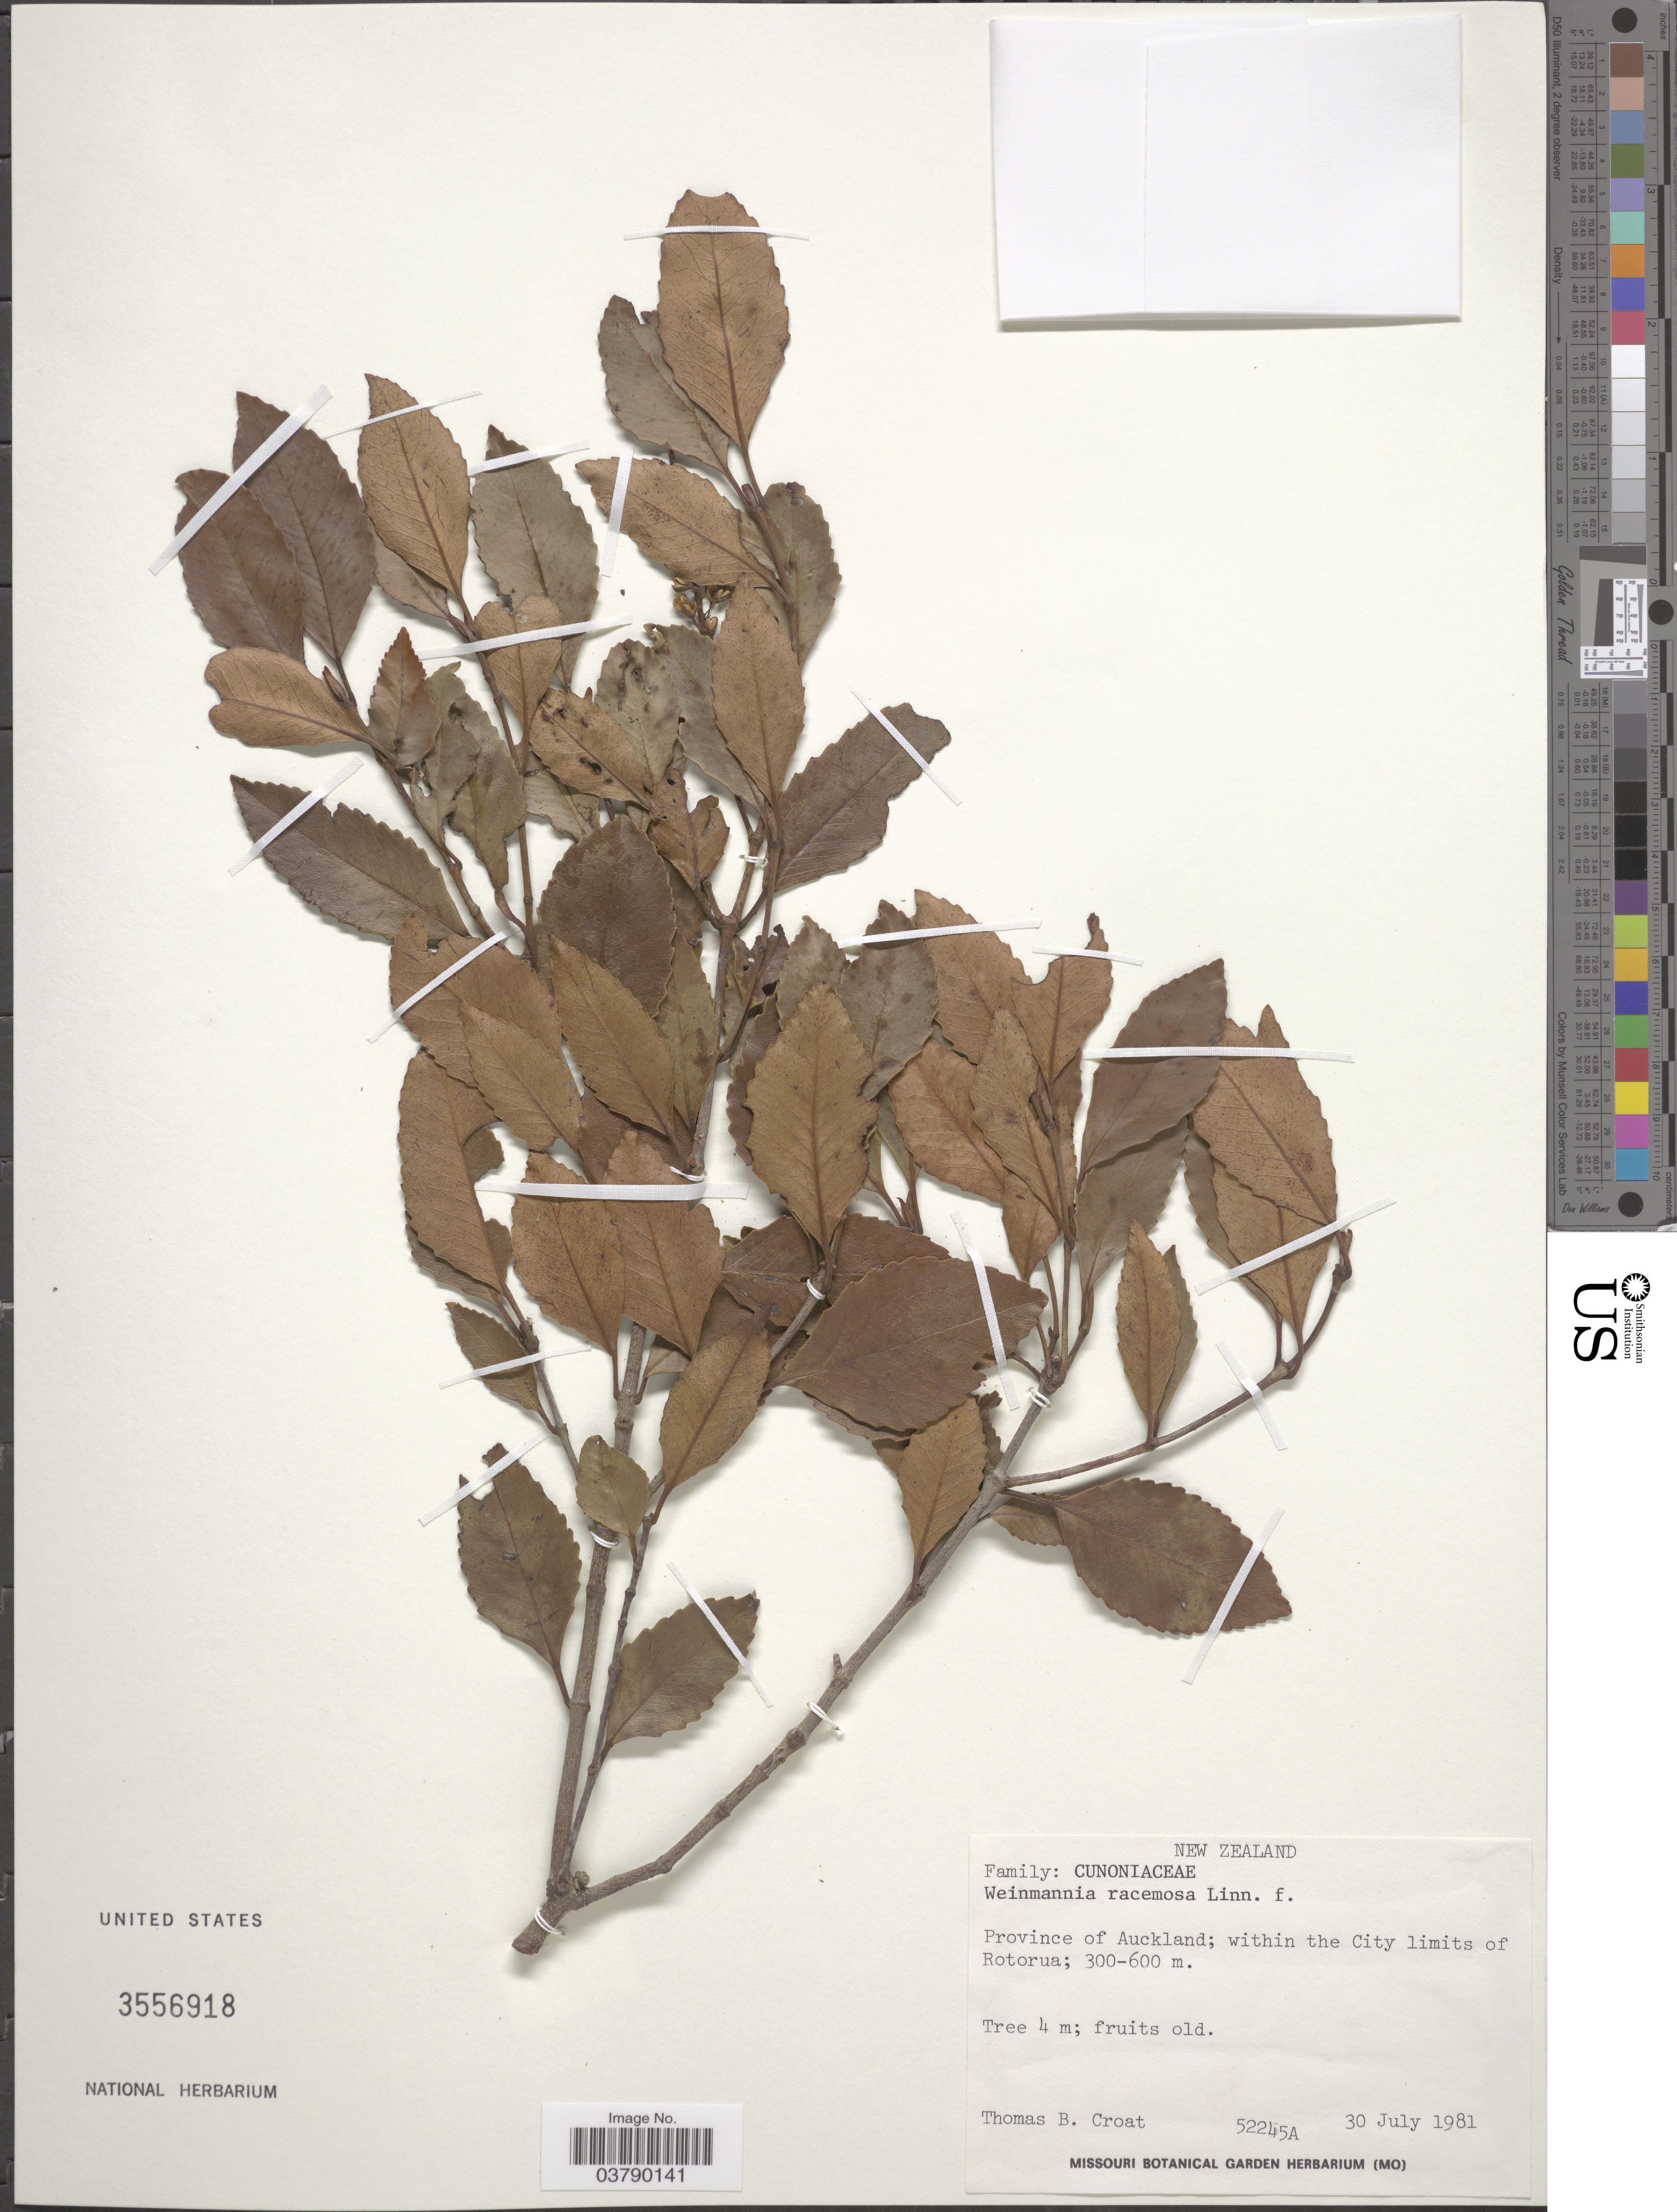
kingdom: Plantae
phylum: Tracheophyta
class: Magnoliopsida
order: Oxalidales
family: Cunoniaceae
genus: Pterophylla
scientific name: Pterophylla racemosa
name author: (L. f.) Pillon & H.C. Hopkins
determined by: Strong, Mark T., (BOT), Smithsonian Institution - National Museum of Natural History (UNITED STATES)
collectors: T. B. Croat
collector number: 52245A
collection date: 1981-07-30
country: New Zealand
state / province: Auckland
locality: Within the City limits of Rotorua.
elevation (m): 300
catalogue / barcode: US 3556918